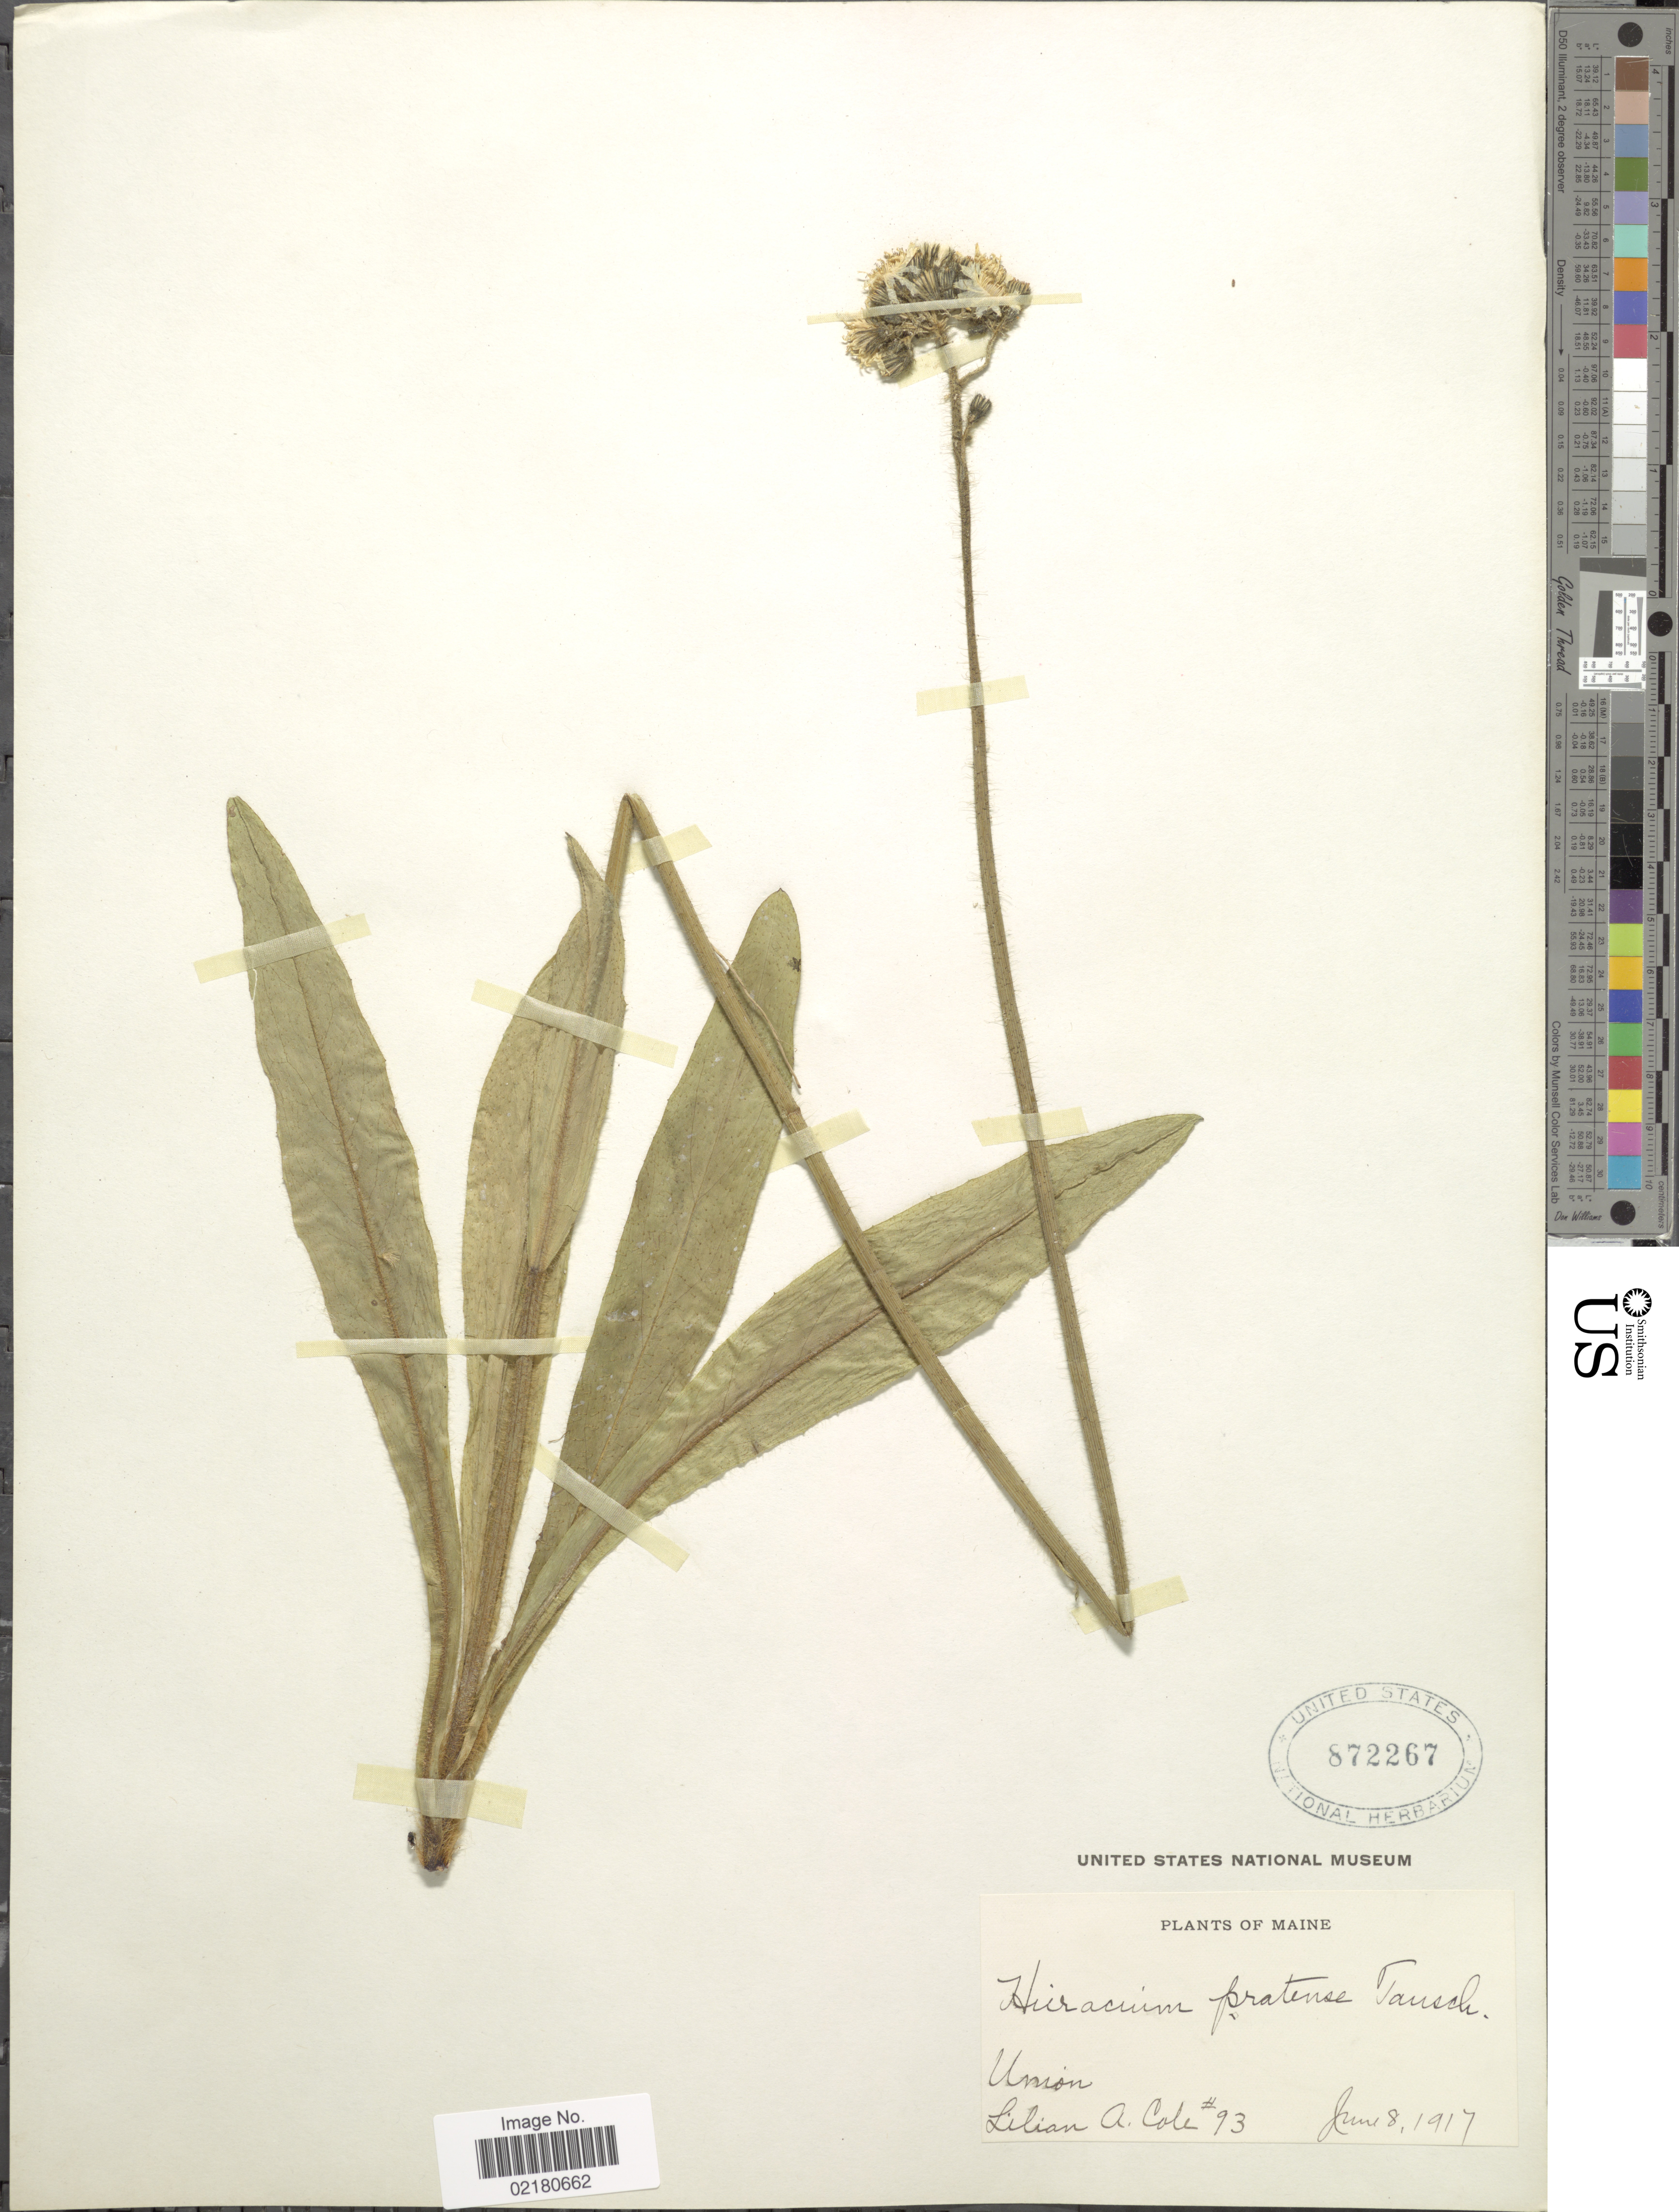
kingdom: Plantae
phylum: Tracheophyta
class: Magnoliopsida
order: Asterales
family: Asteraceae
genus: Pilosella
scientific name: Pilosella caespitosa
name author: (Dumort.) P. D. Sell & C. West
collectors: L. A. Cole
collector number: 93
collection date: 1917-06-08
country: United States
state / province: Maine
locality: Maine, Union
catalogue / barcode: US 872267